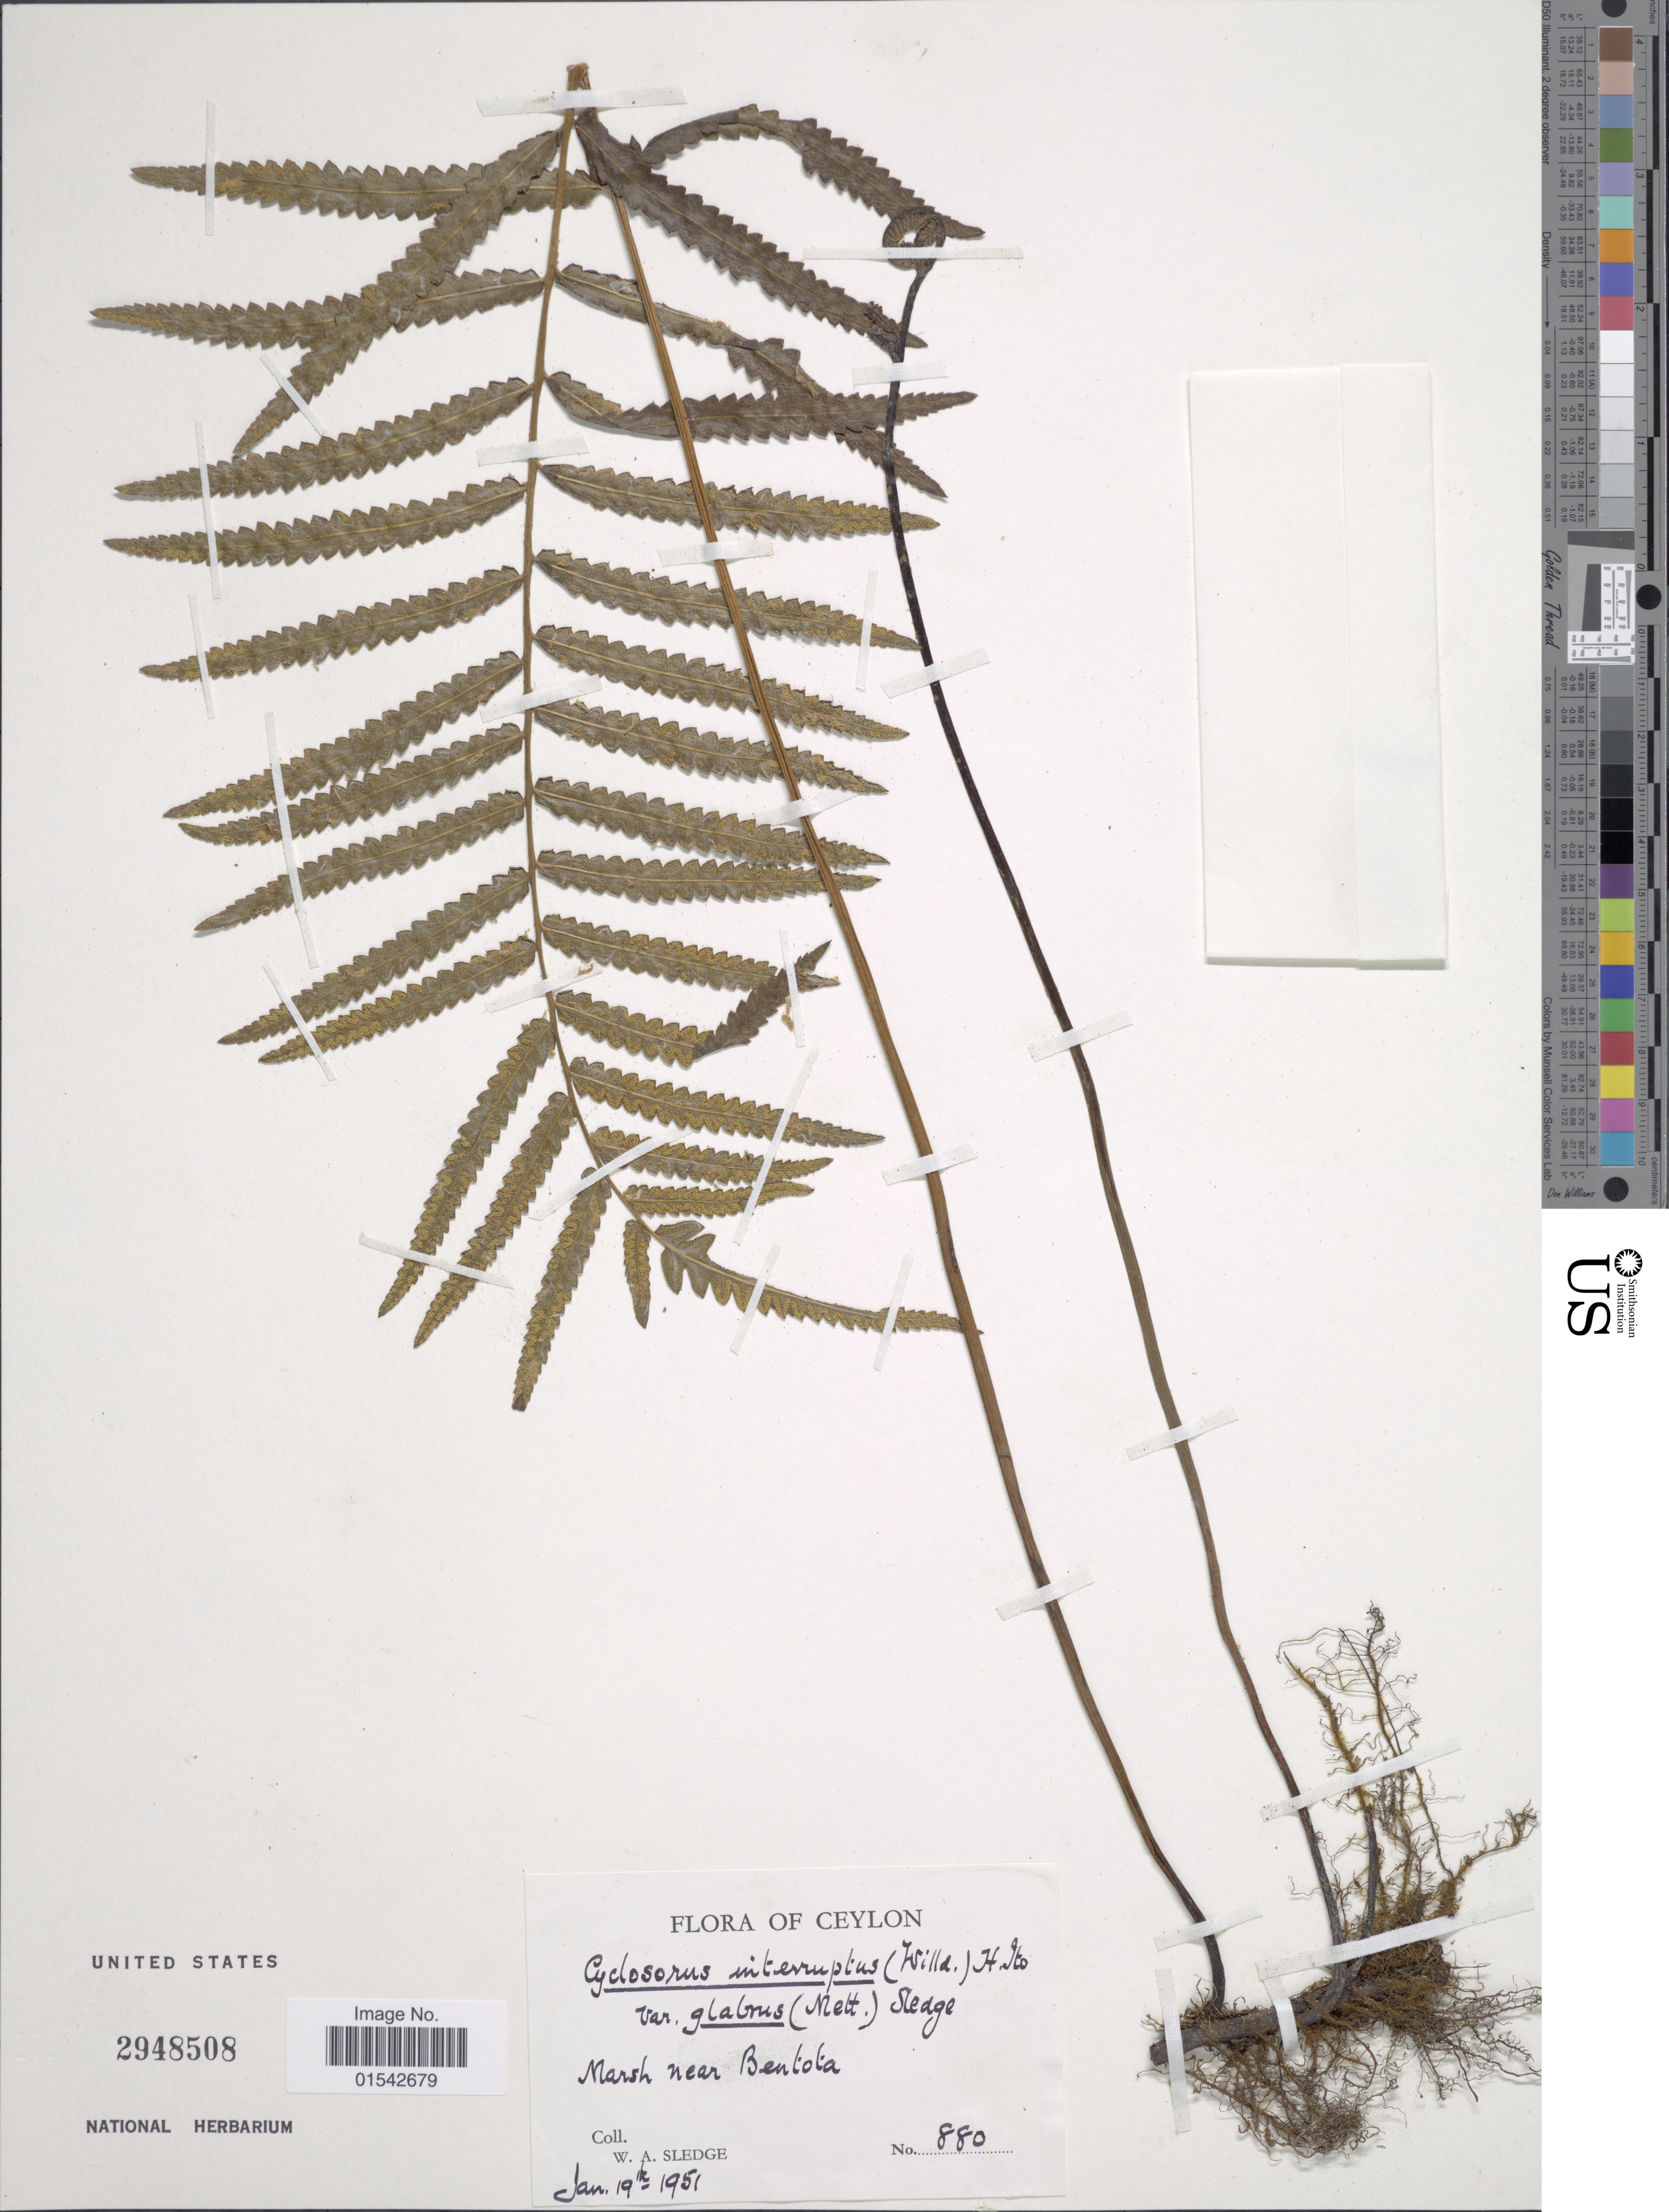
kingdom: Plantae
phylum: Tracheophyta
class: Polypodiopsida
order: Polypodiales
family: Thelypteridaceae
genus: Cyclosorus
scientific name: Cyclosorus interruptus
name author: (Willd.) H. Itô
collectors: W. A. Sledge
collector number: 880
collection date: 1951-01-19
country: Sri Lanka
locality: Ceylon, Marsh near Bentota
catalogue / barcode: US 2948508